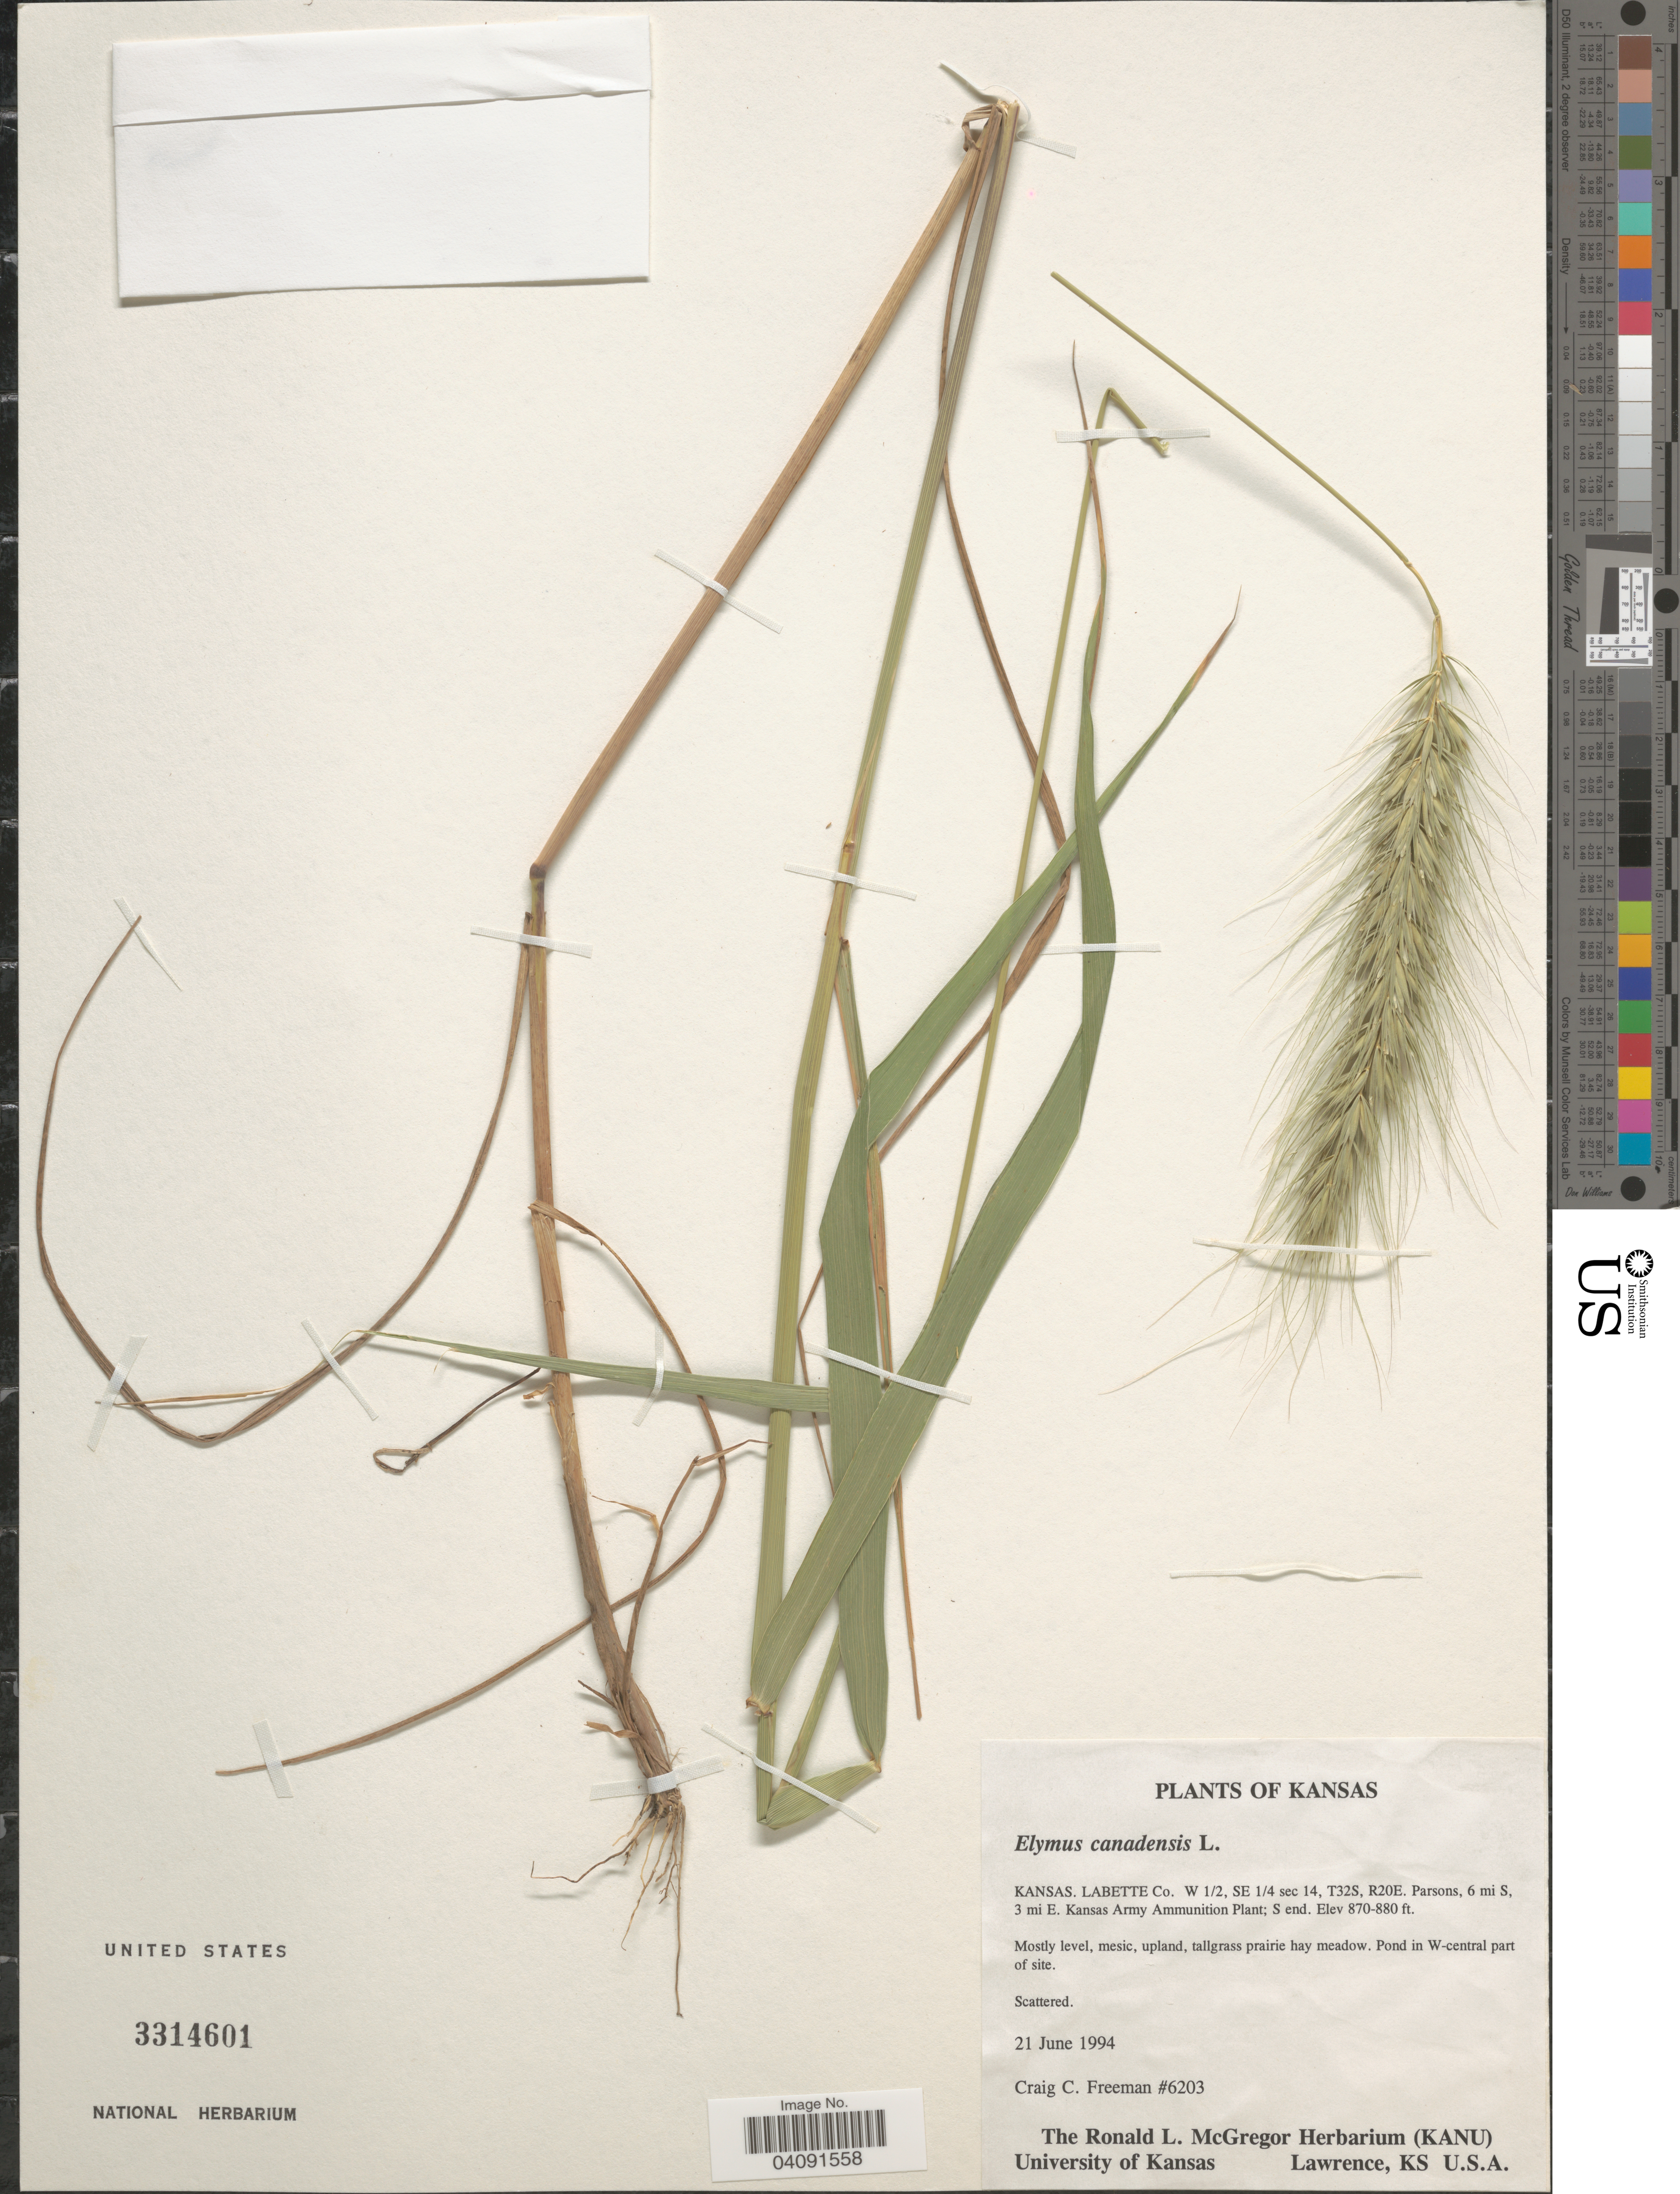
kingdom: Plantae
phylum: Tracheophyta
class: Liliopsida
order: Poales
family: Poaceae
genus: Elymus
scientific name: Elymus canadensis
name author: L.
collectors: C. C. Freeman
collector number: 6203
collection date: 1994-06-21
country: United States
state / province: Kansas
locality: Labette Co. W ½, SE¼ sec 14, T32S, R20E. Parsons, 6 mi S, 3 mi E. Kansas Army Ammunition Plant; S end. Pond in W-central part of site.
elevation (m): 265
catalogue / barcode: US 3314601